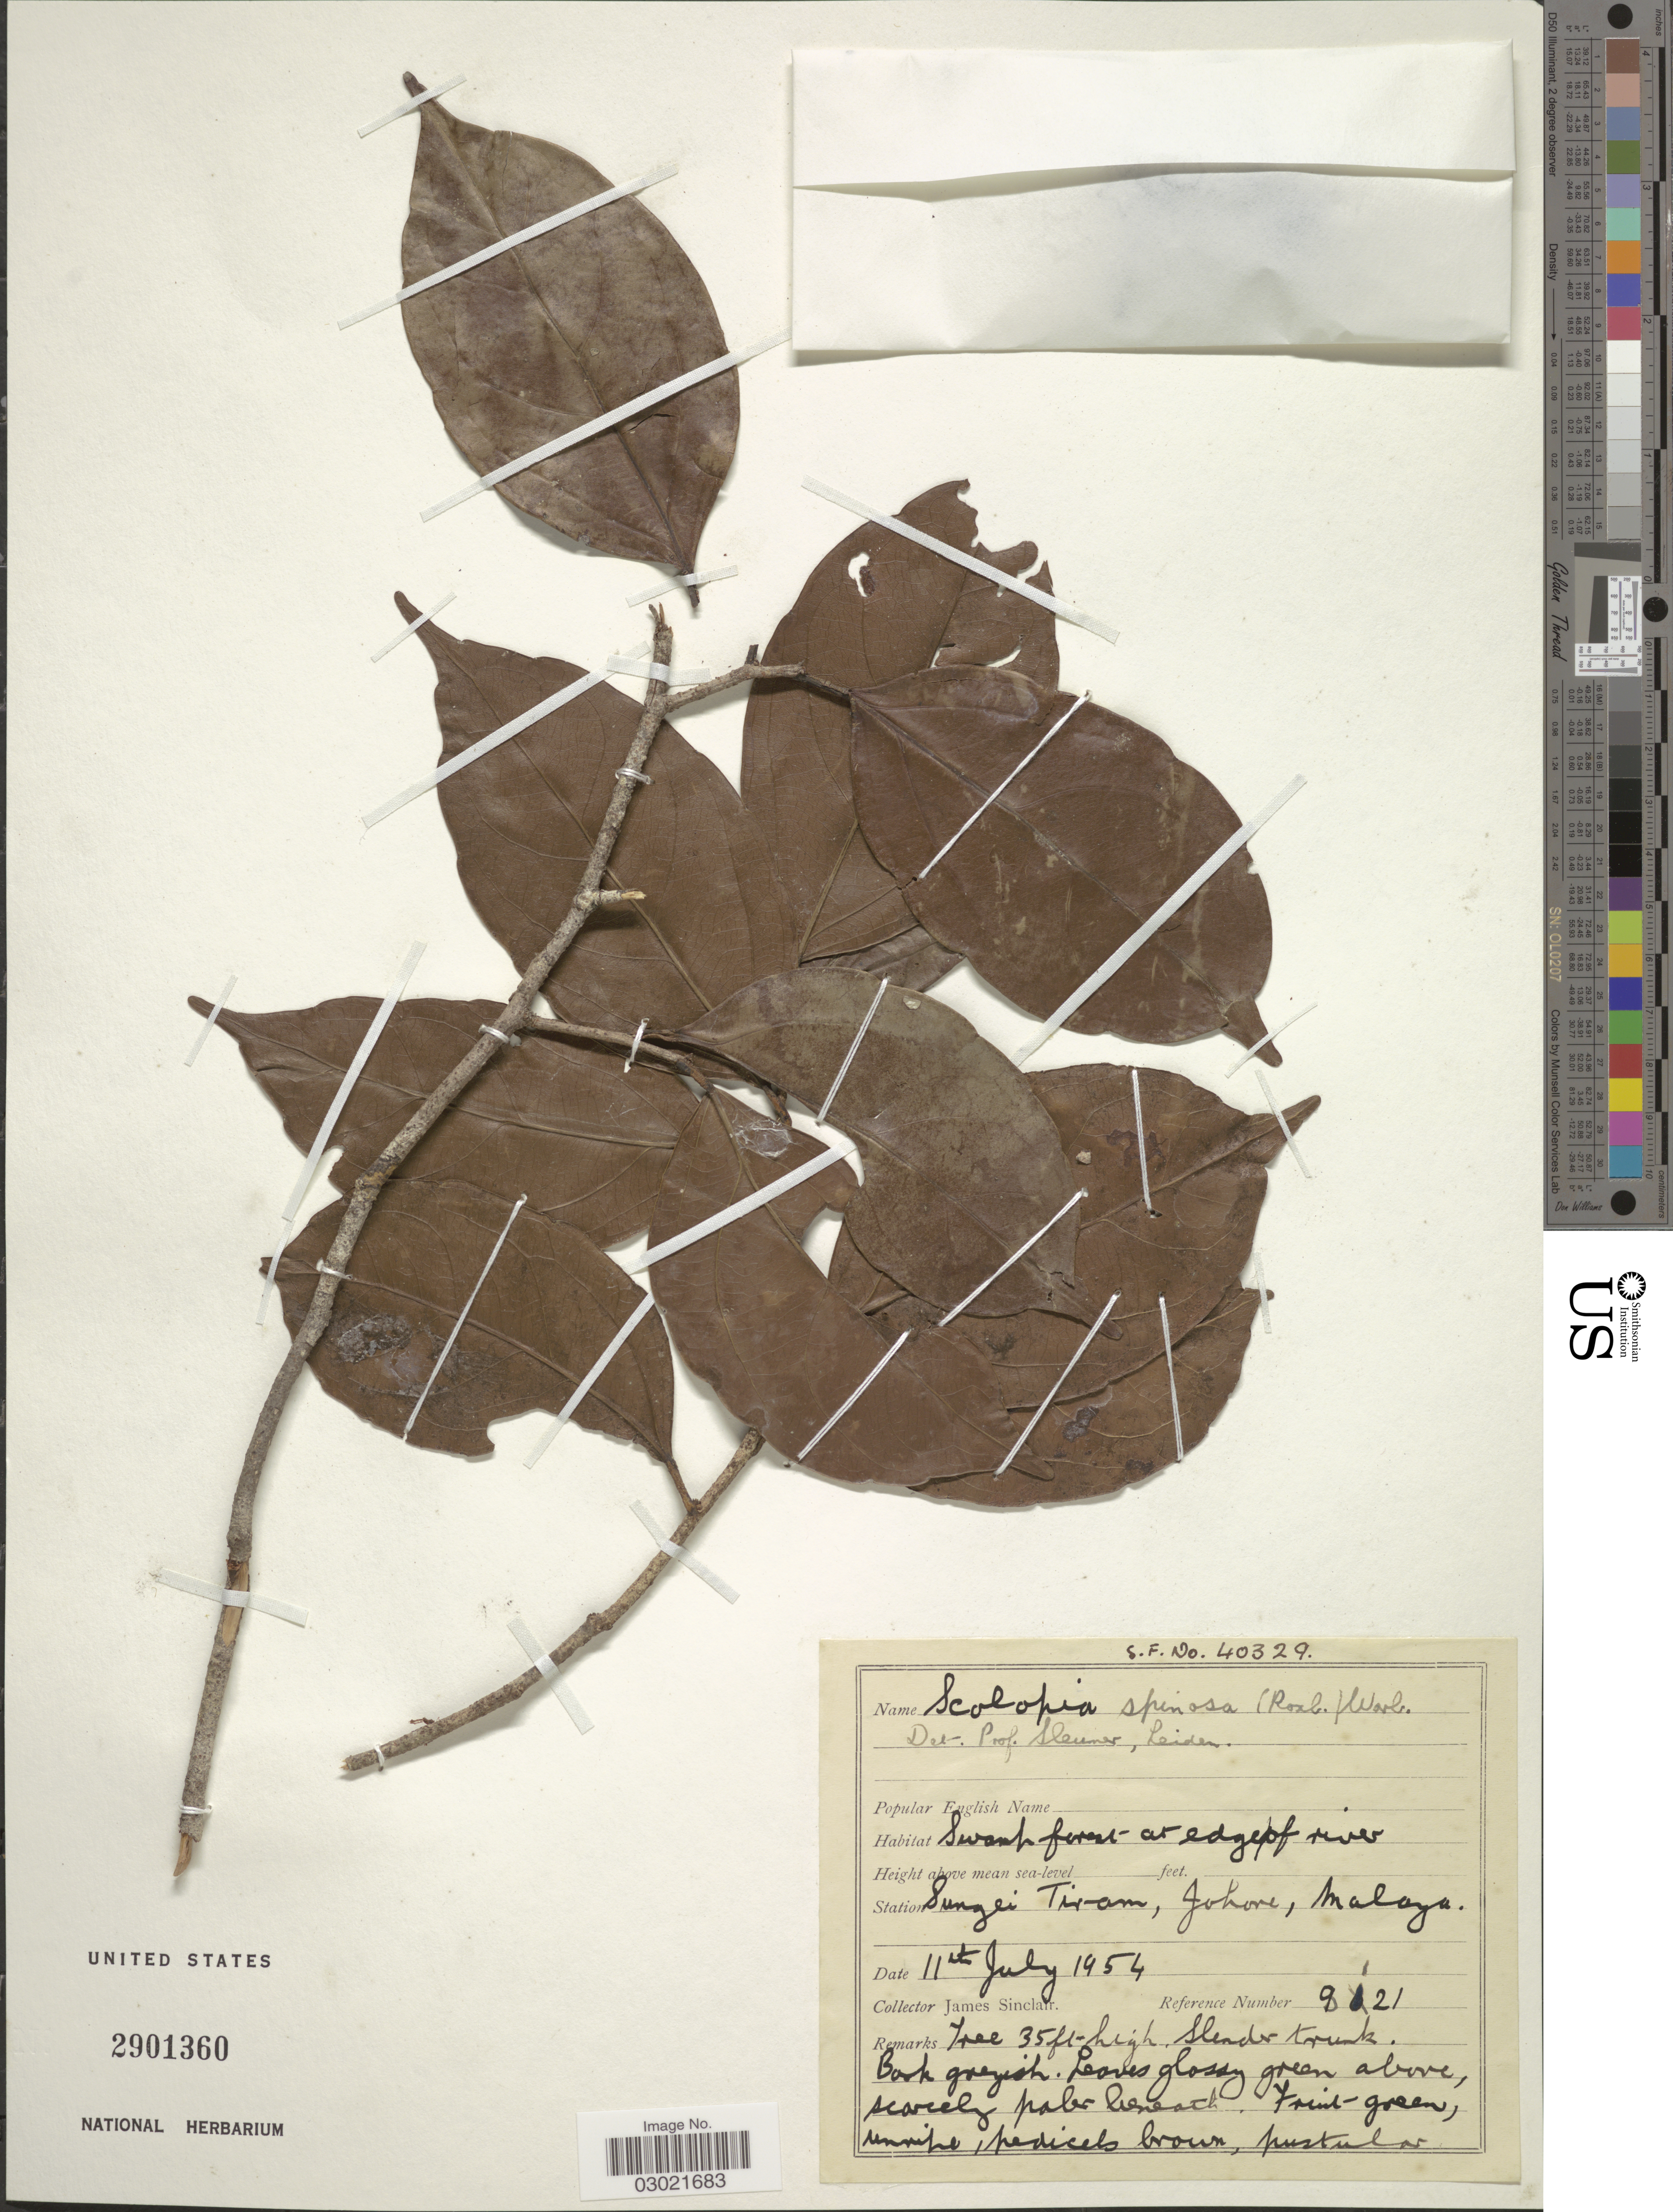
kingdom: Plantae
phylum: Tracheophyta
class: Magnoliopsida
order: Malpighiales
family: Salicaceae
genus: Scolopia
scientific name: Scolopia spinosa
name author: (Roxb.) Warb.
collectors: J. Sinclair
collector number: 8121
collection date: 1954-07-11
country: Malaysia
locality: Station Sungei Tiram, Johore, Malaya.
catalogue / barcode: US 2901360